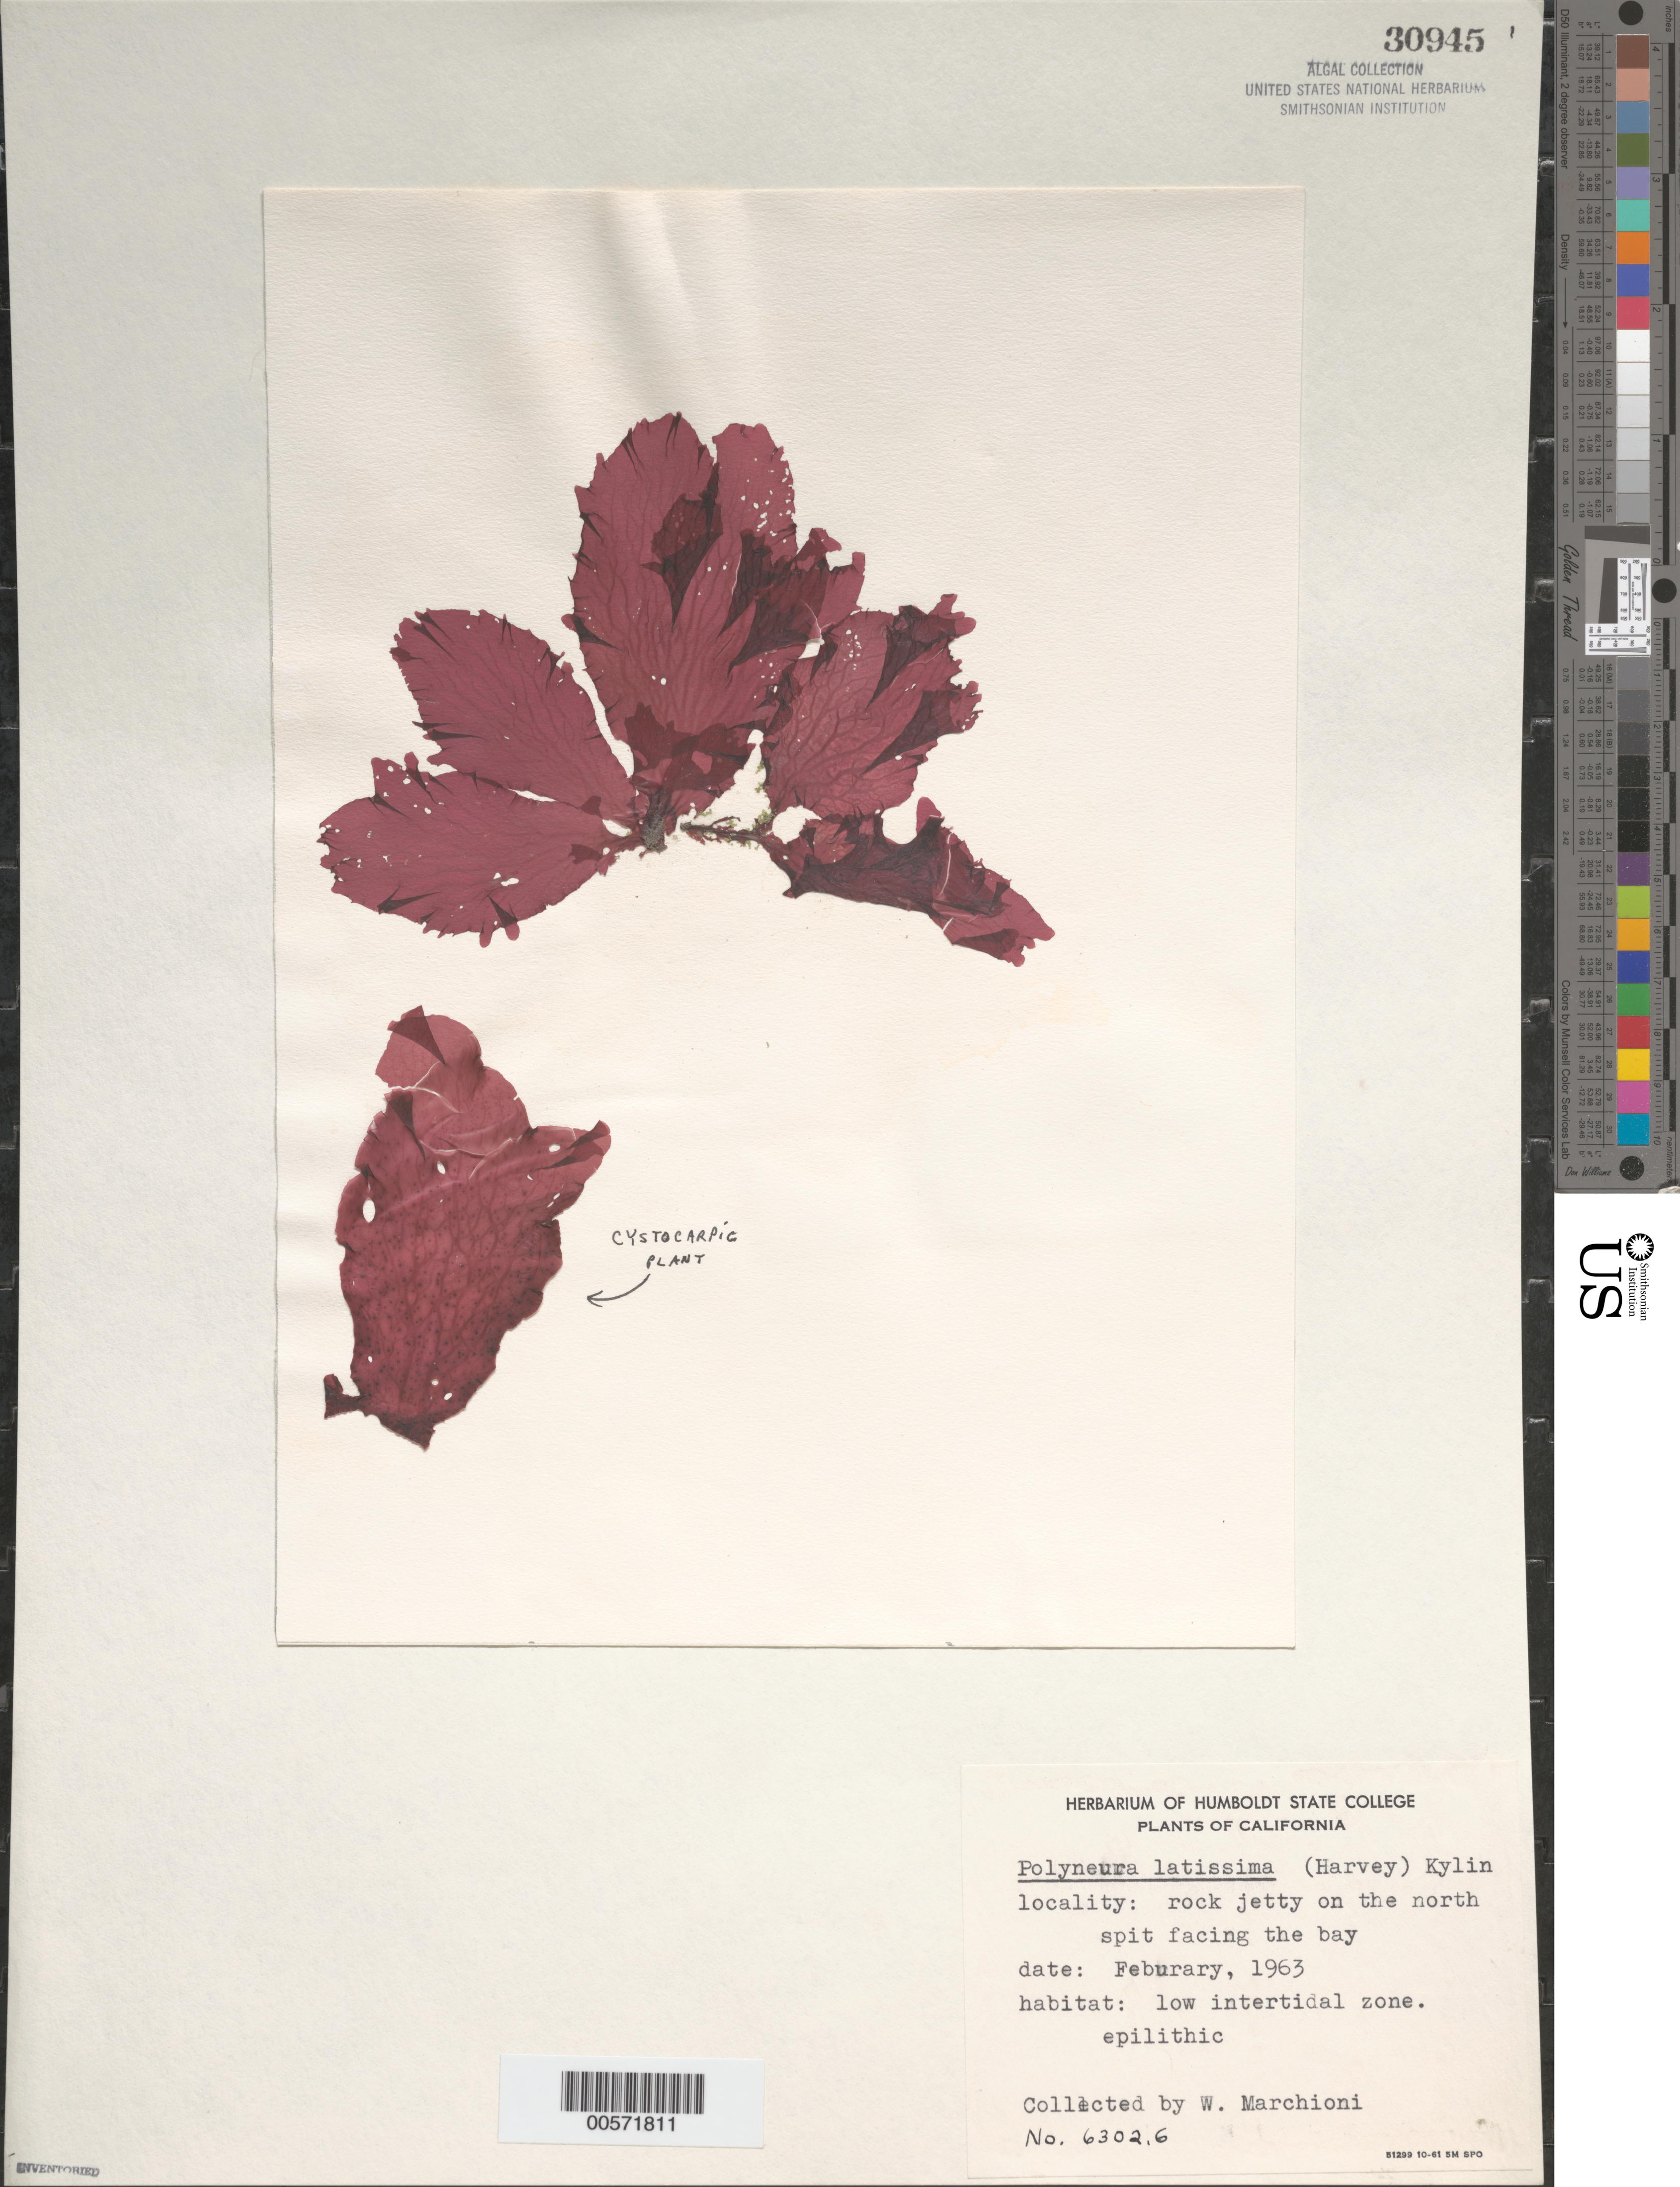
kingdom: Plantae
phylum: Rhodophyta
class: Florideophyceae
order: Ceramiales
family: Delesseriaceae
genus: Polyneura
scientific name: Polyneura latissima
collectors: W. Marchioni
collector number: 6302.6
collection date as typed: Feb 1963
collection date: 1963-02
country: United States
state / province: California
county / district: Humboldt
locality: Humboldt Bay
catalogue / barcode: US 30945